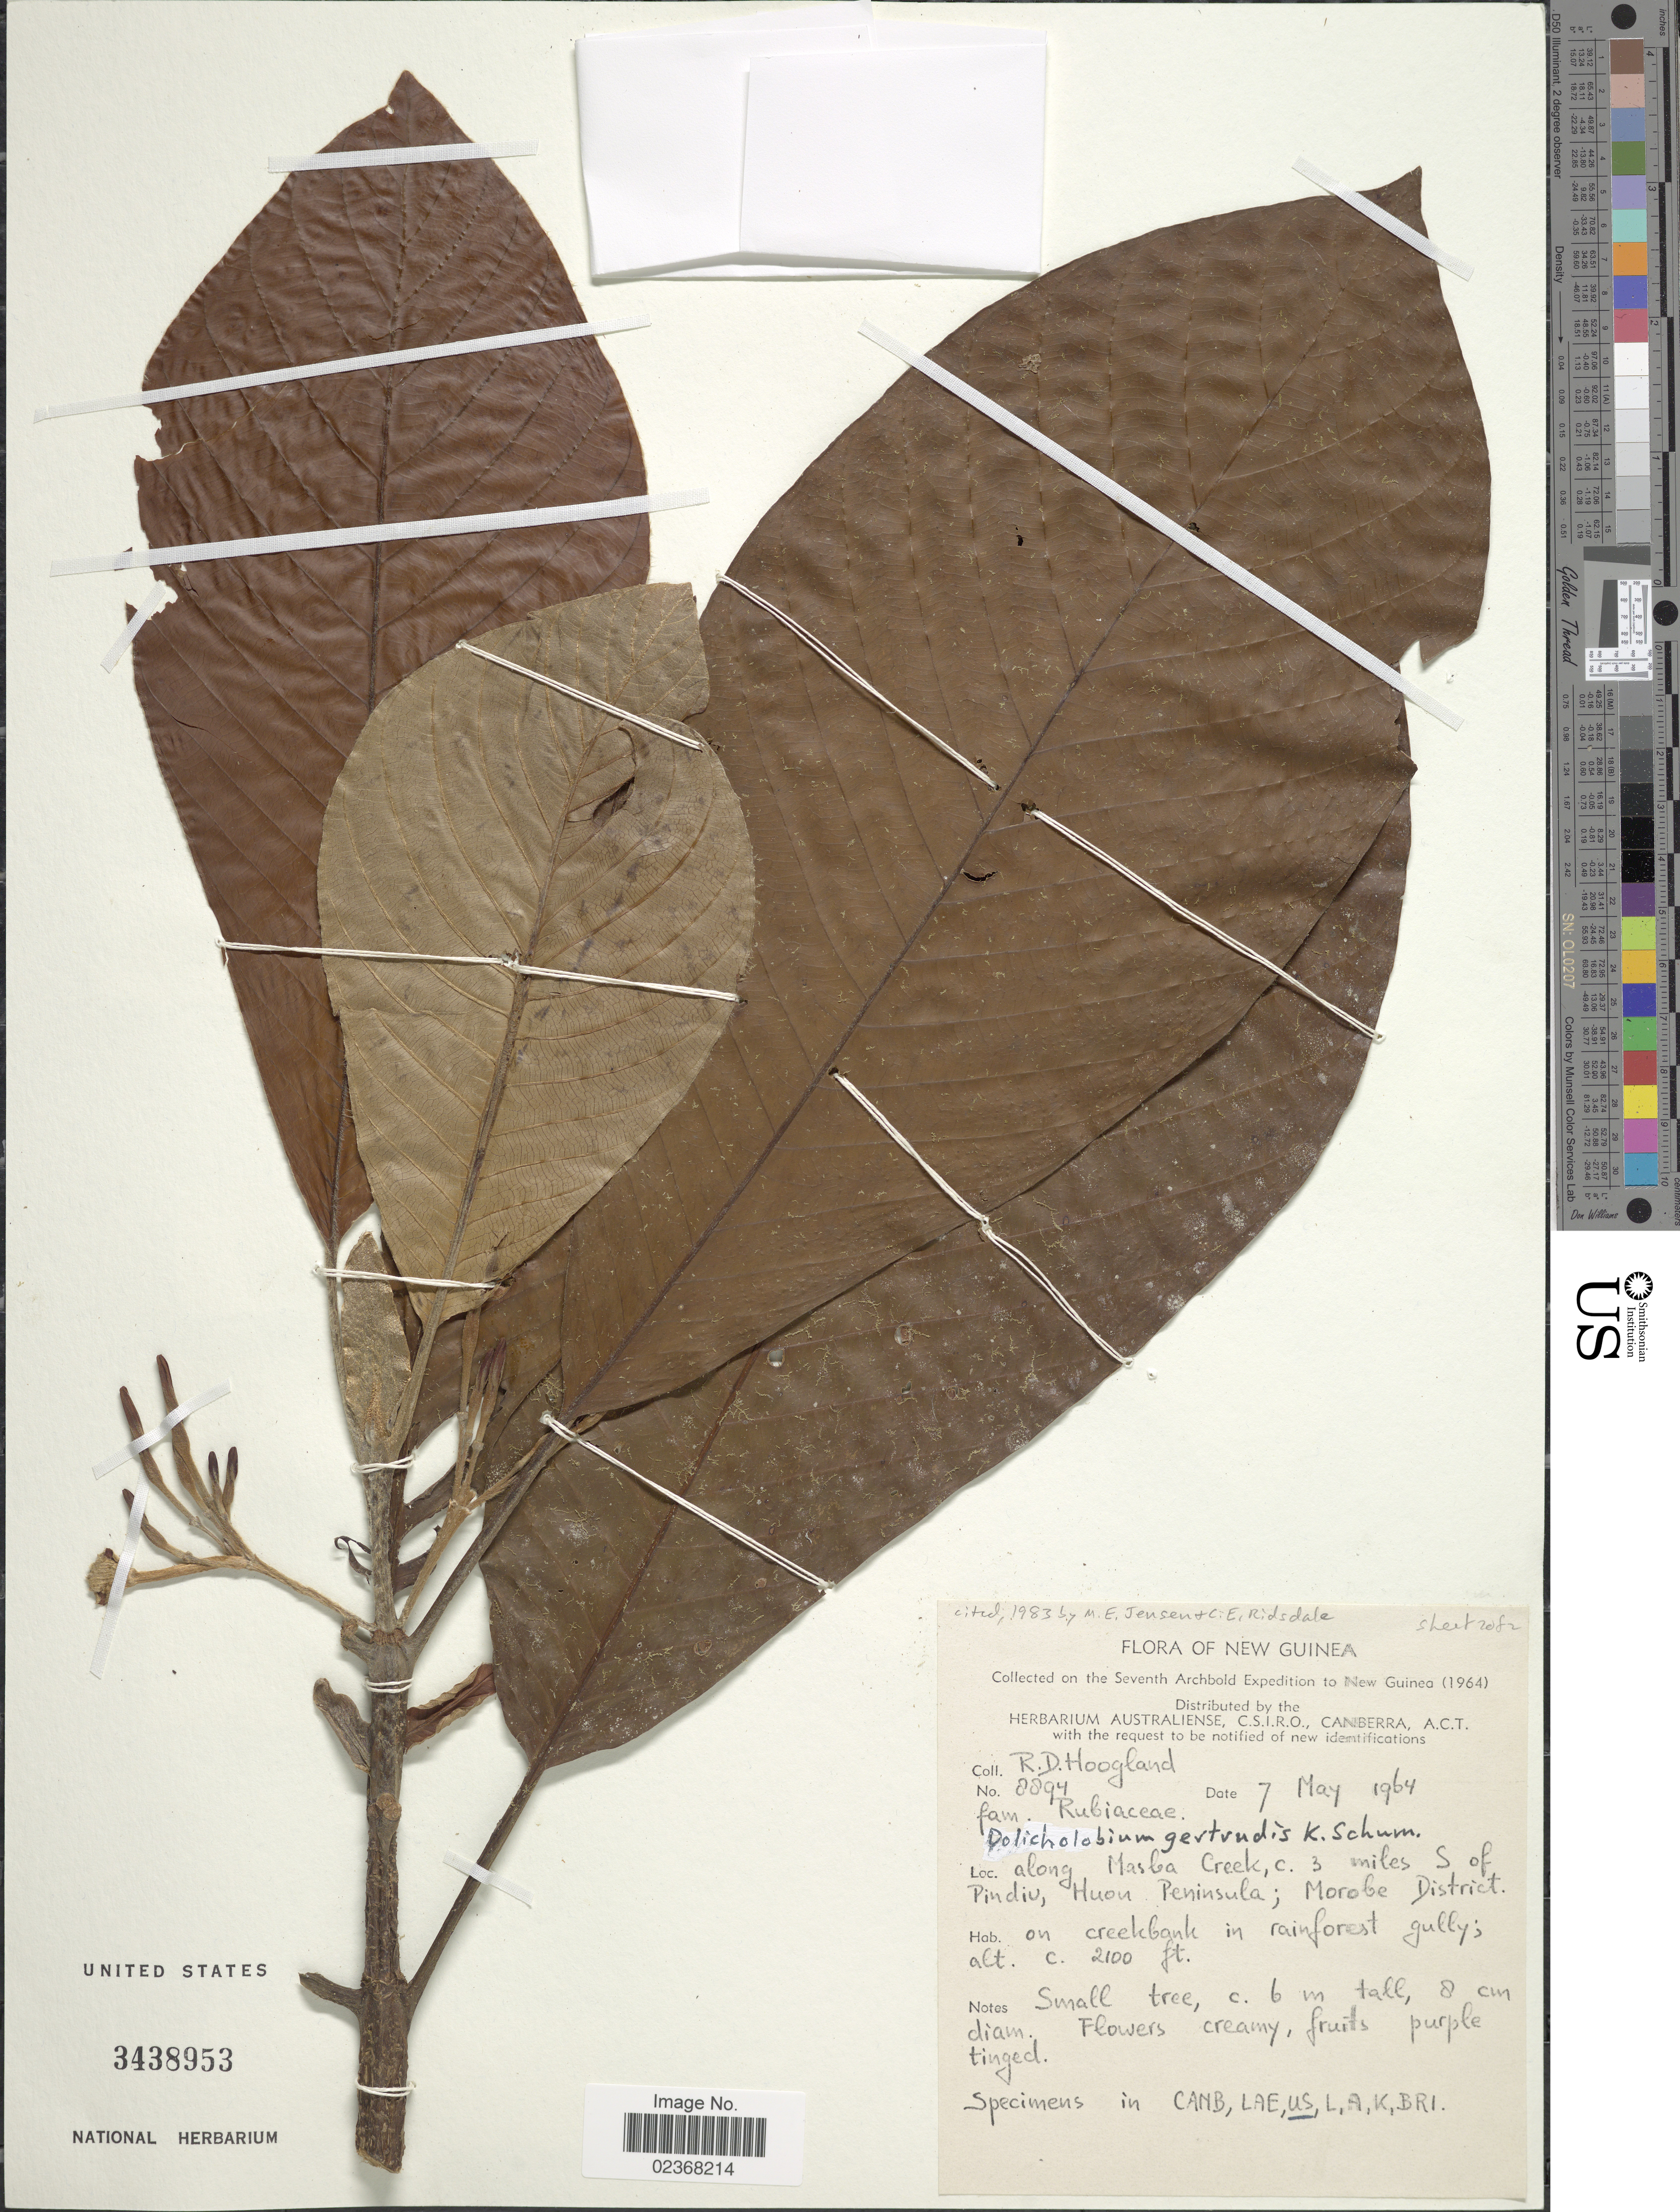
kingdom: Plantae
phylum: Tracheophyta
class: Magnoliopsida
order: Gentianales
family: Rubiaceae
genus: Dolicholobium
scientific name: Dolicholobium gertrudis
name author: K. Schum.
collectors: R. D. Hoogland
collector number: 8894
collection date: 1964-05-07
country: Papua New Guinea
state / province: Morobe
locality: Along Masba Creek, 3 miles S of Pindiu, Huon Peninsula, Morobe District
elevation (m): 640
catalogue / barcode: US 3438953